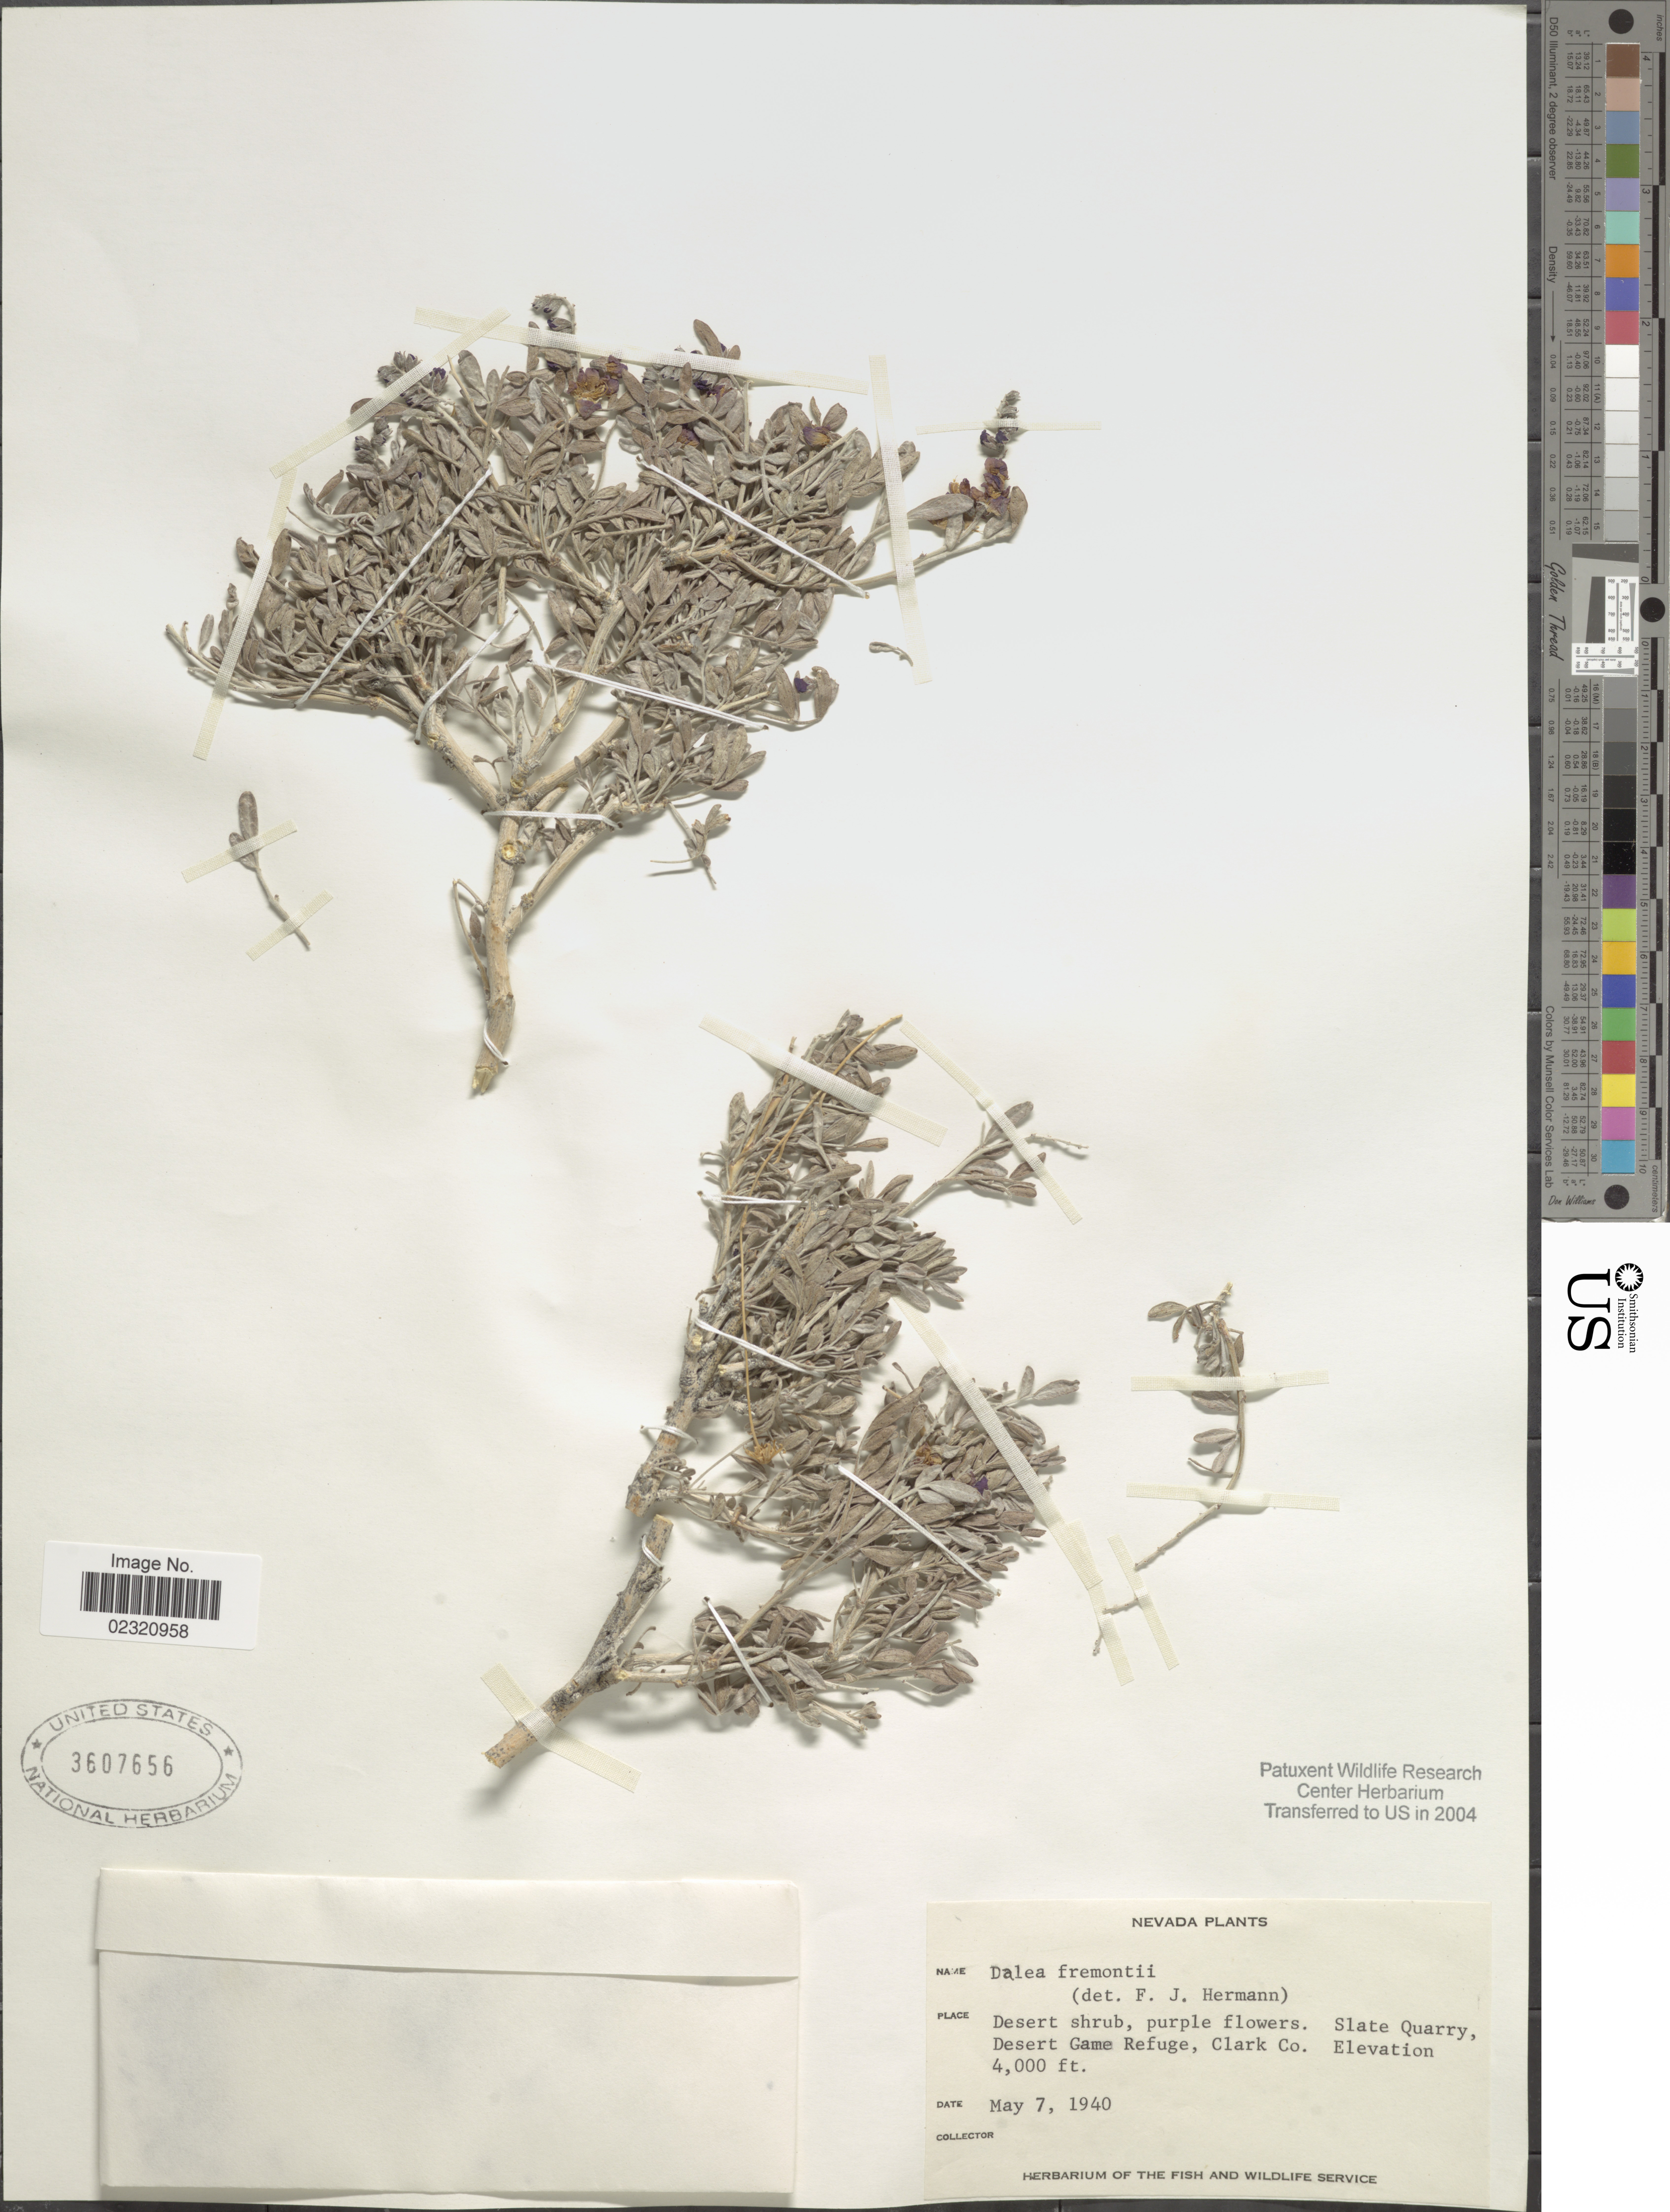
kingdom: Plantae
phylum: Tracheophyta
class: Magnoliopsida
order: Fabales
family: Fabaceae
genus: Psorothamnus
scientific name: Psorothamnus fremontii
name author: (Torr. ex A. Gray) Barneby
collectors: U.S. Fish and Wildlife Service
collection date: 1940-05-07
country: United States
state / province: Nevada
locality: Slate Quarry, Desert Game Refuge, Clark Co.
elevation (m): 1219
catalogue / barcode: US 3607656